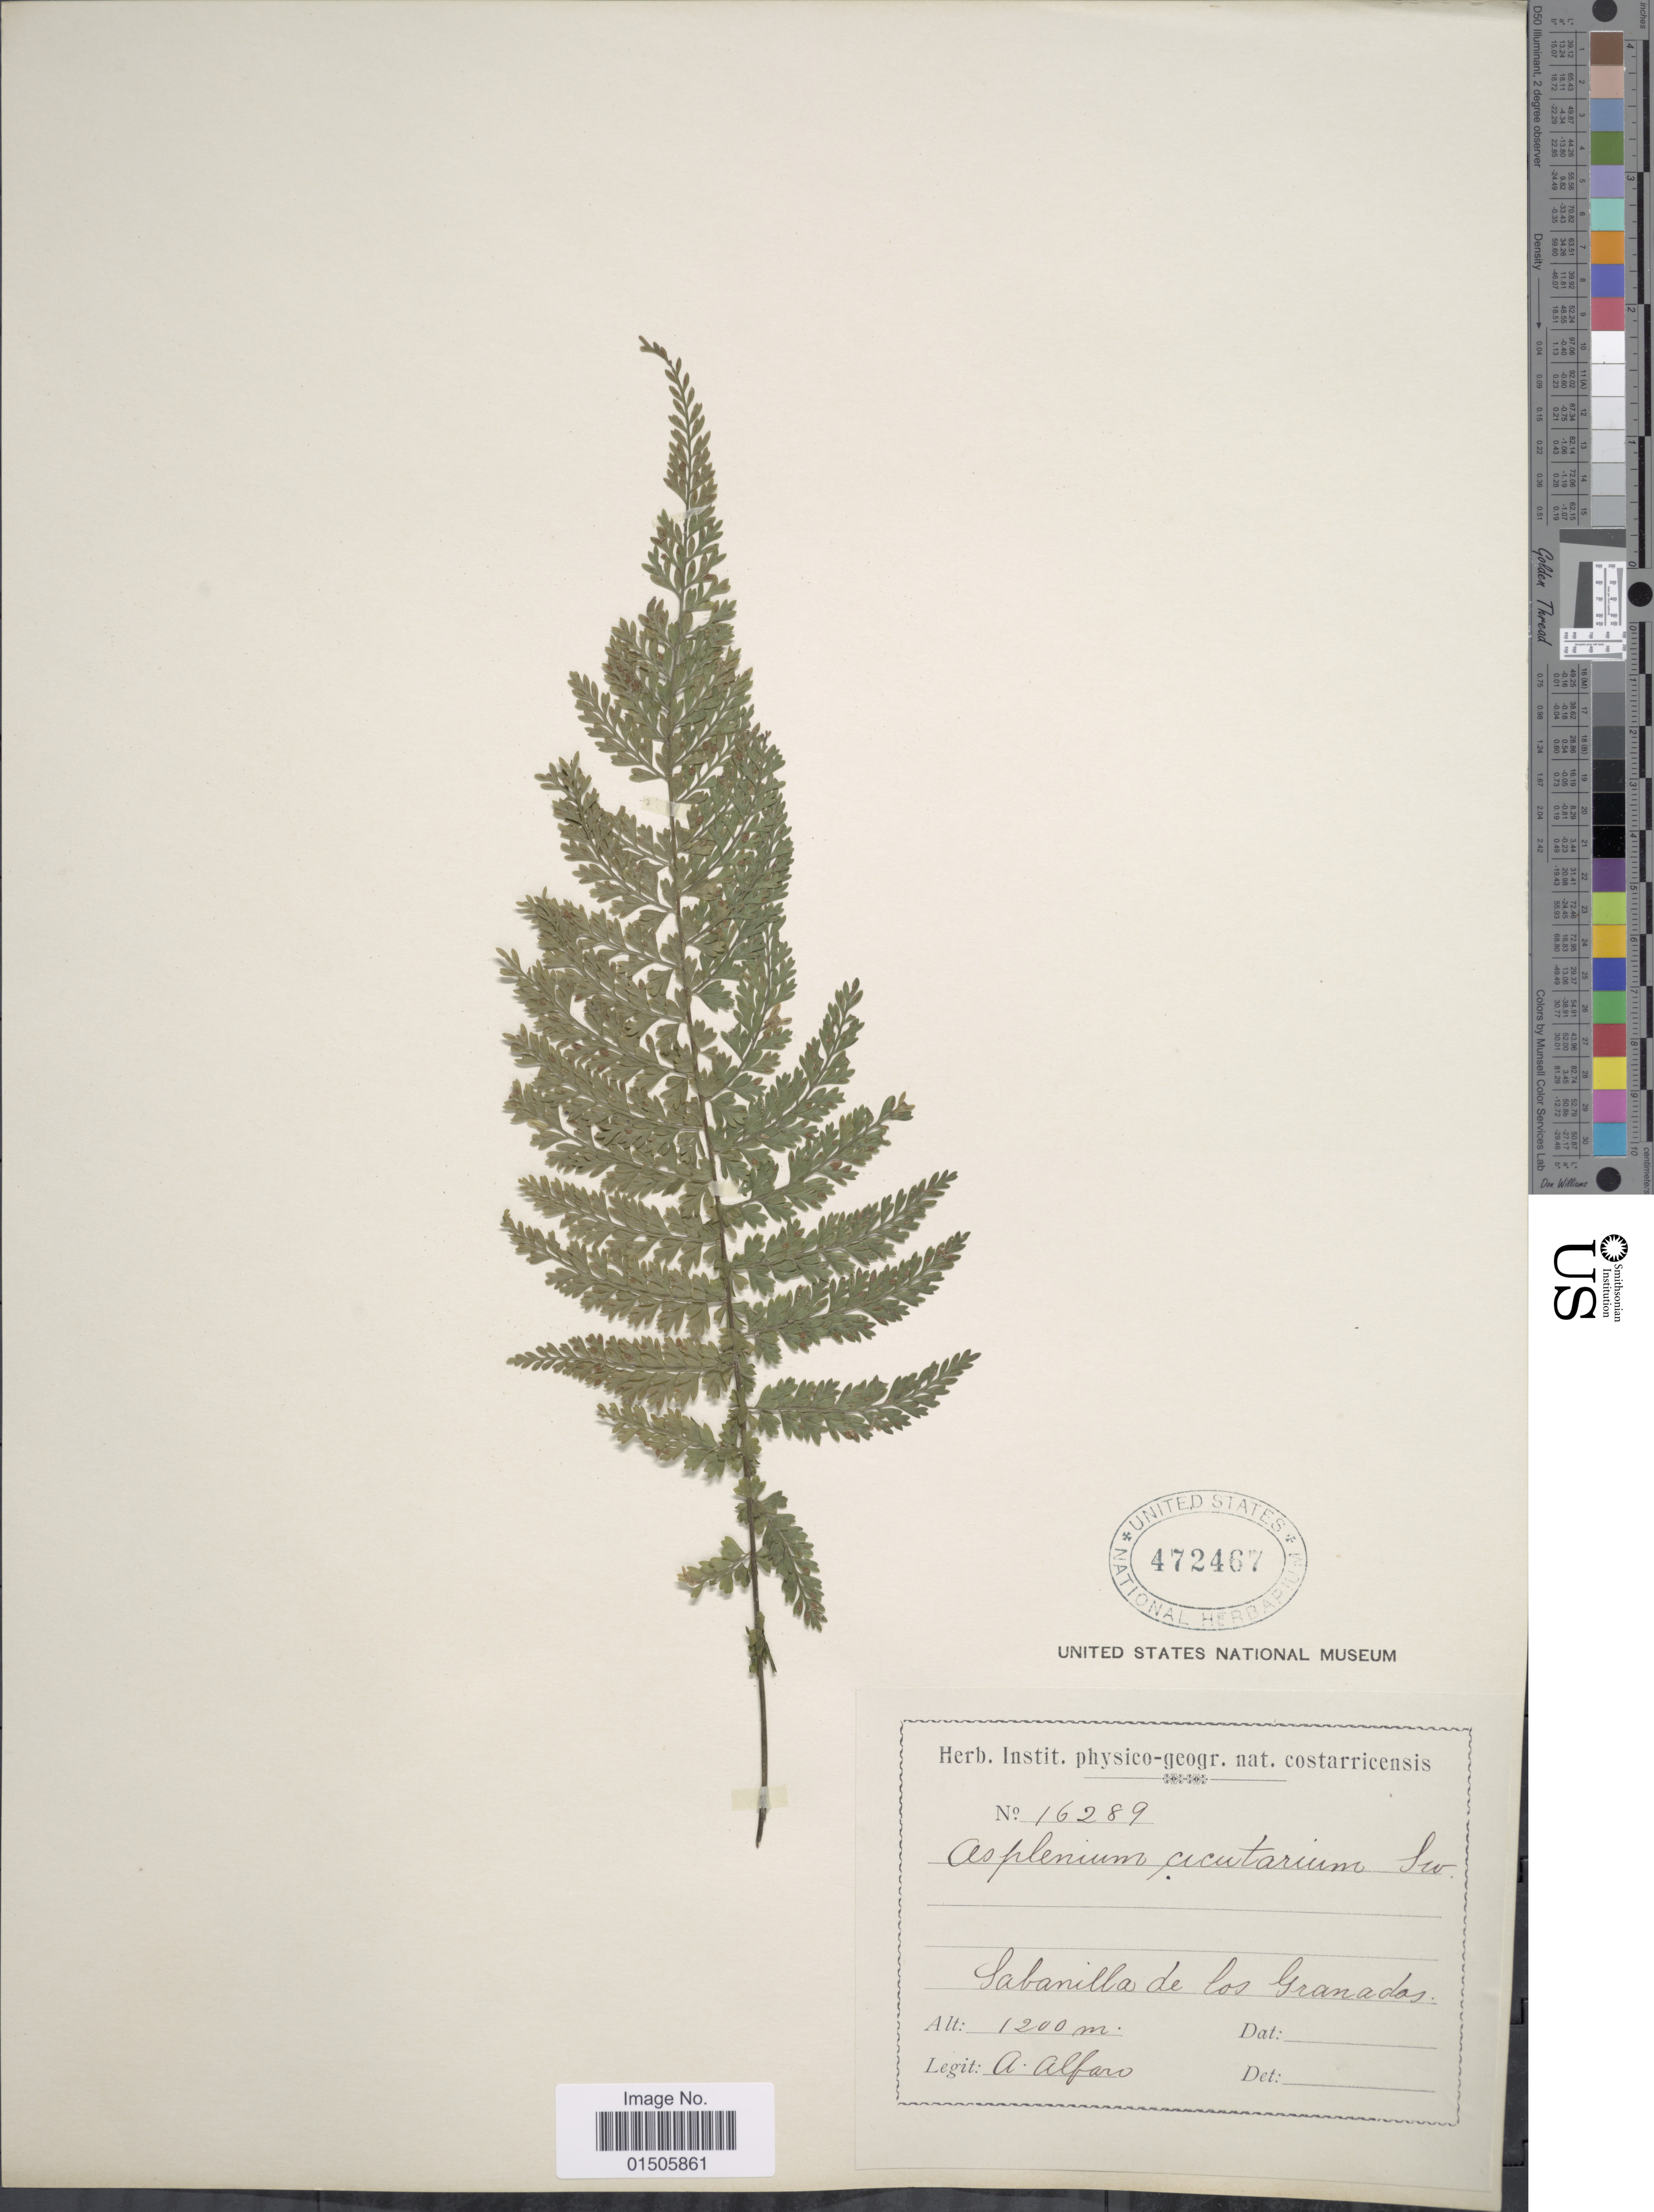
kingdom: Plantae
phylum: Tracheophyta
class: Polypodiopsida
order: Polypodiales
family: Aspleniaceae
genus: Asplenium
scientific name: Asplenium cristatum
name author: Lam.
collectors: A. Alfaro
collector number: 16289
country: Costa Rica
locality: Sabanilla de los Granados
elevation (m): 1200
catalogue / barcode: US 472467